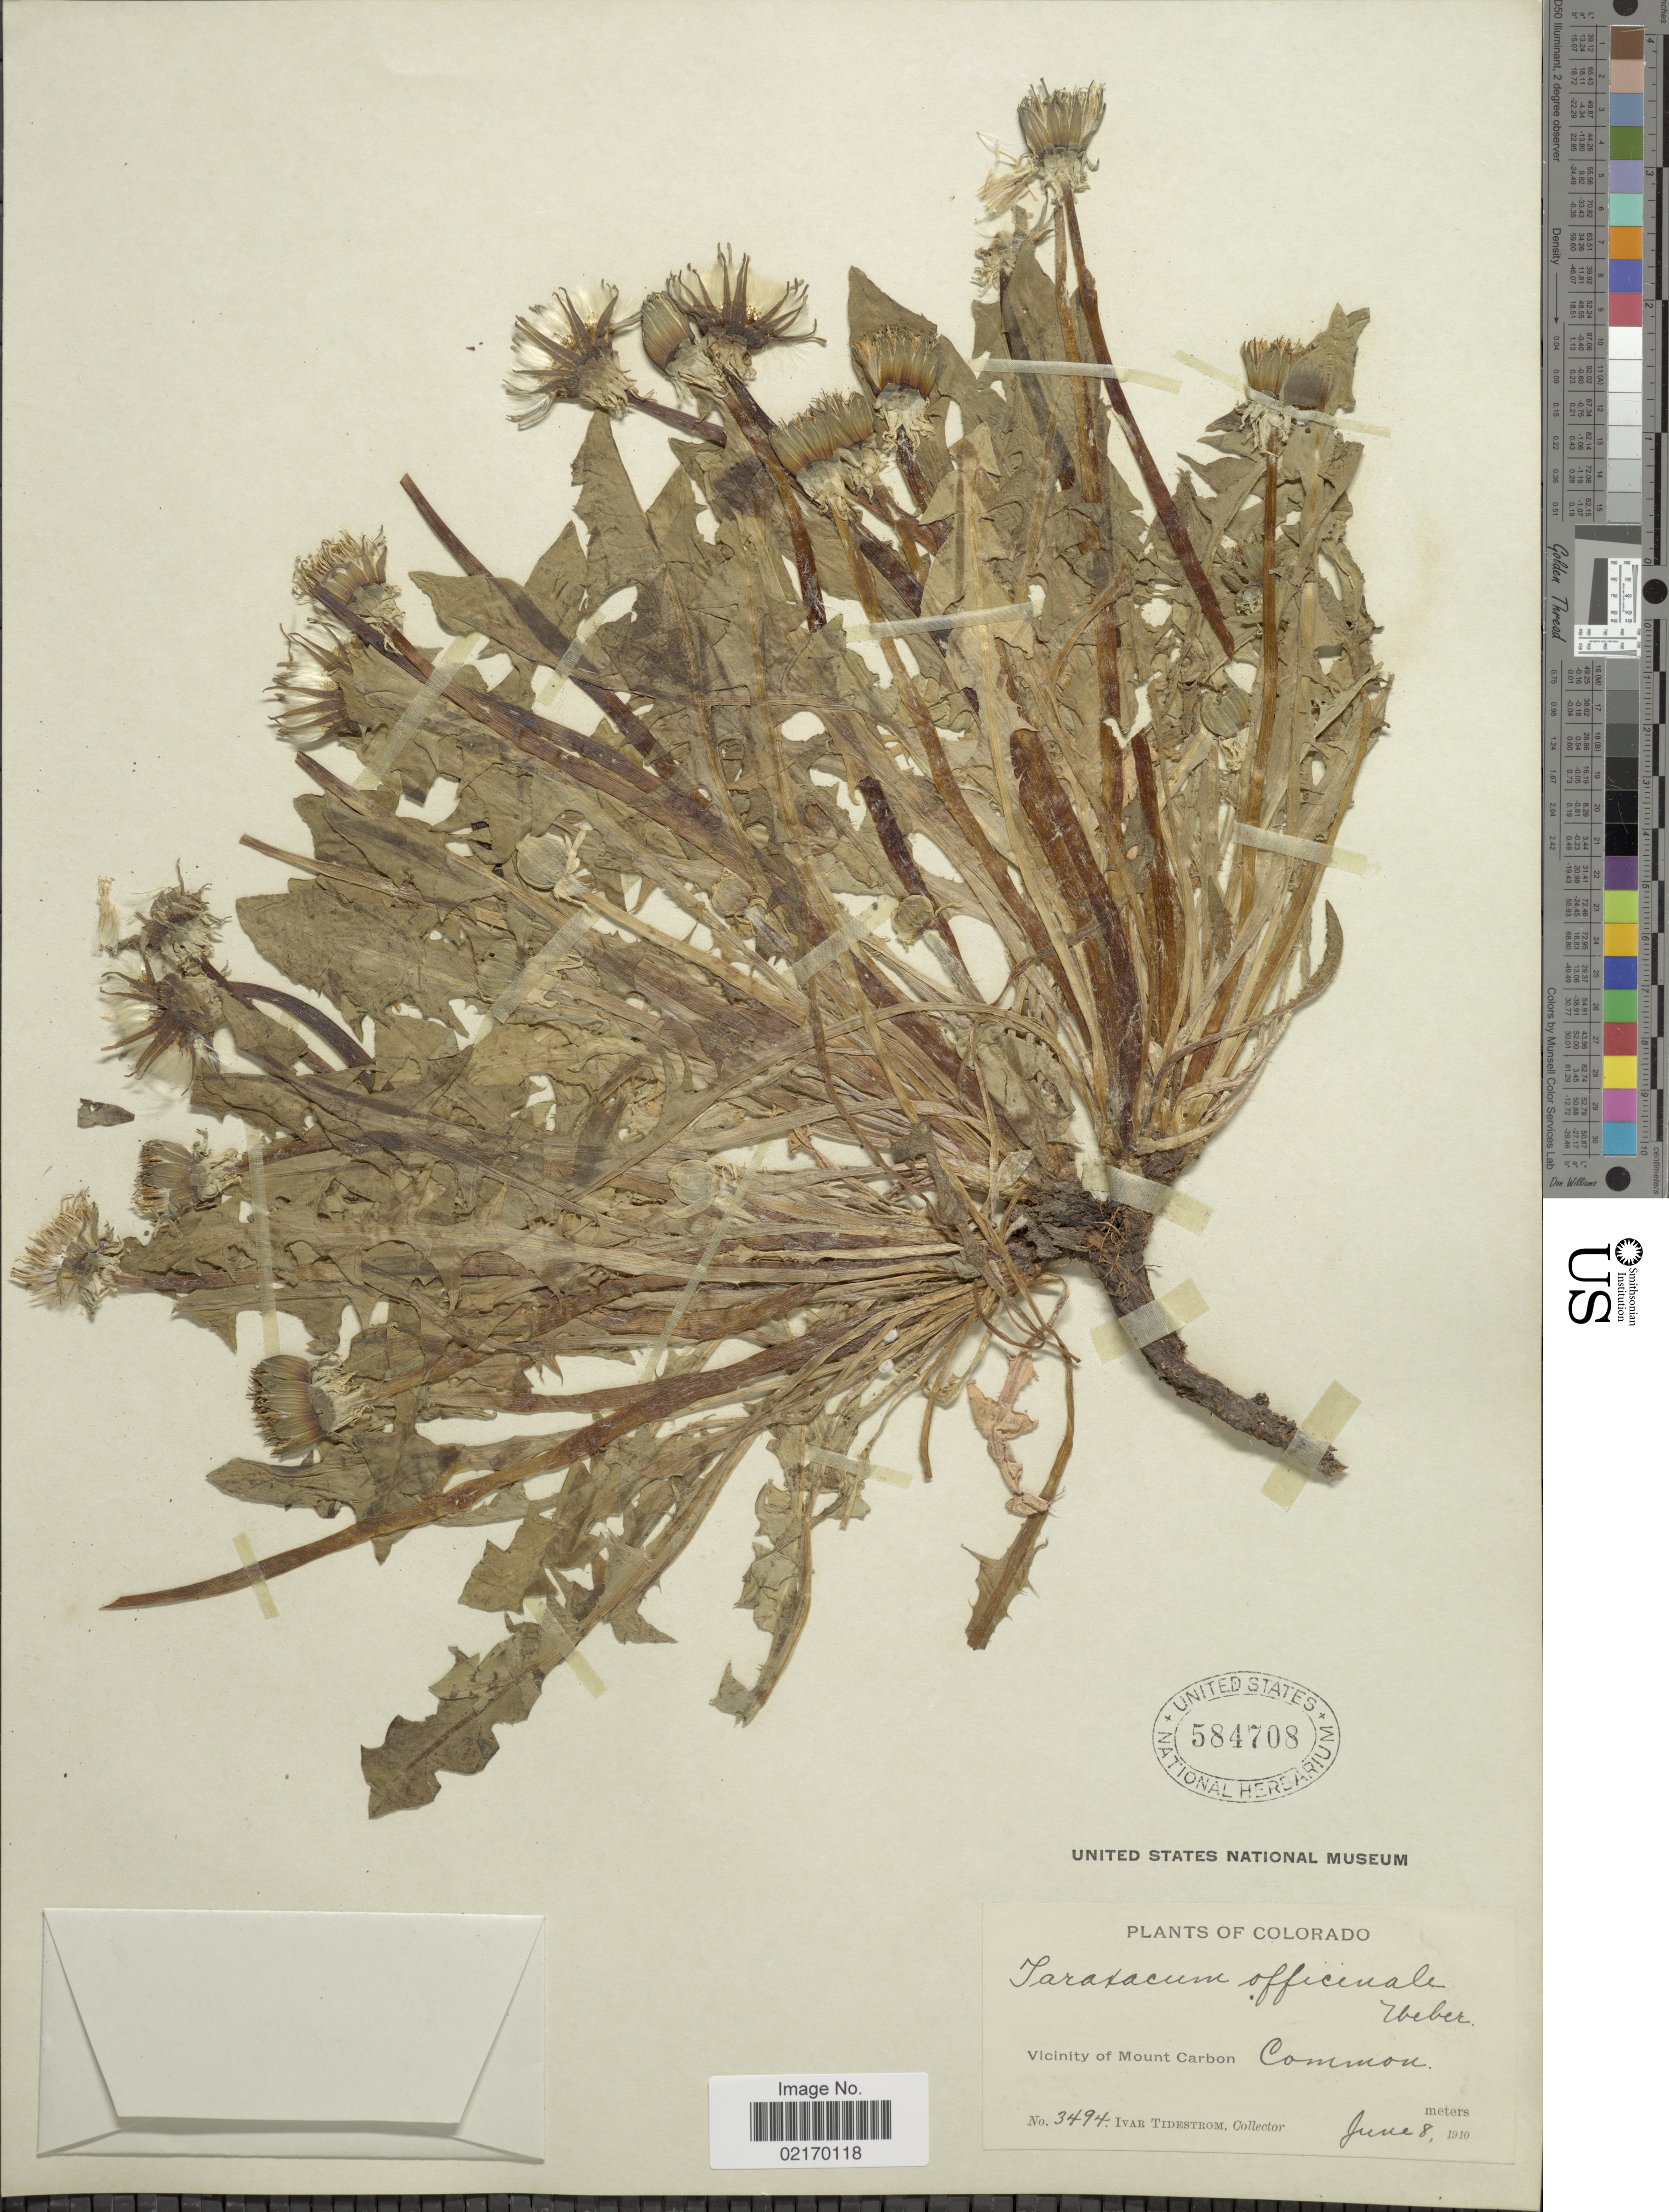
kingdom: Plantae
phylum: Tracheophyta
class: Magnoliopsida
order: Asterales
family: Asteraceae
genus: Taraxacum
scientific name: Taraxacum officinale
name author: G.H. Weber ex F.H. Wigg.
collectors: I. F. Tidestrom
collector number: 3494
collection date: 1910-06-08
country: United States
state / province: Colorado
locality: Vicinity of Mount Carbon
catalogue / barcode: US 584708